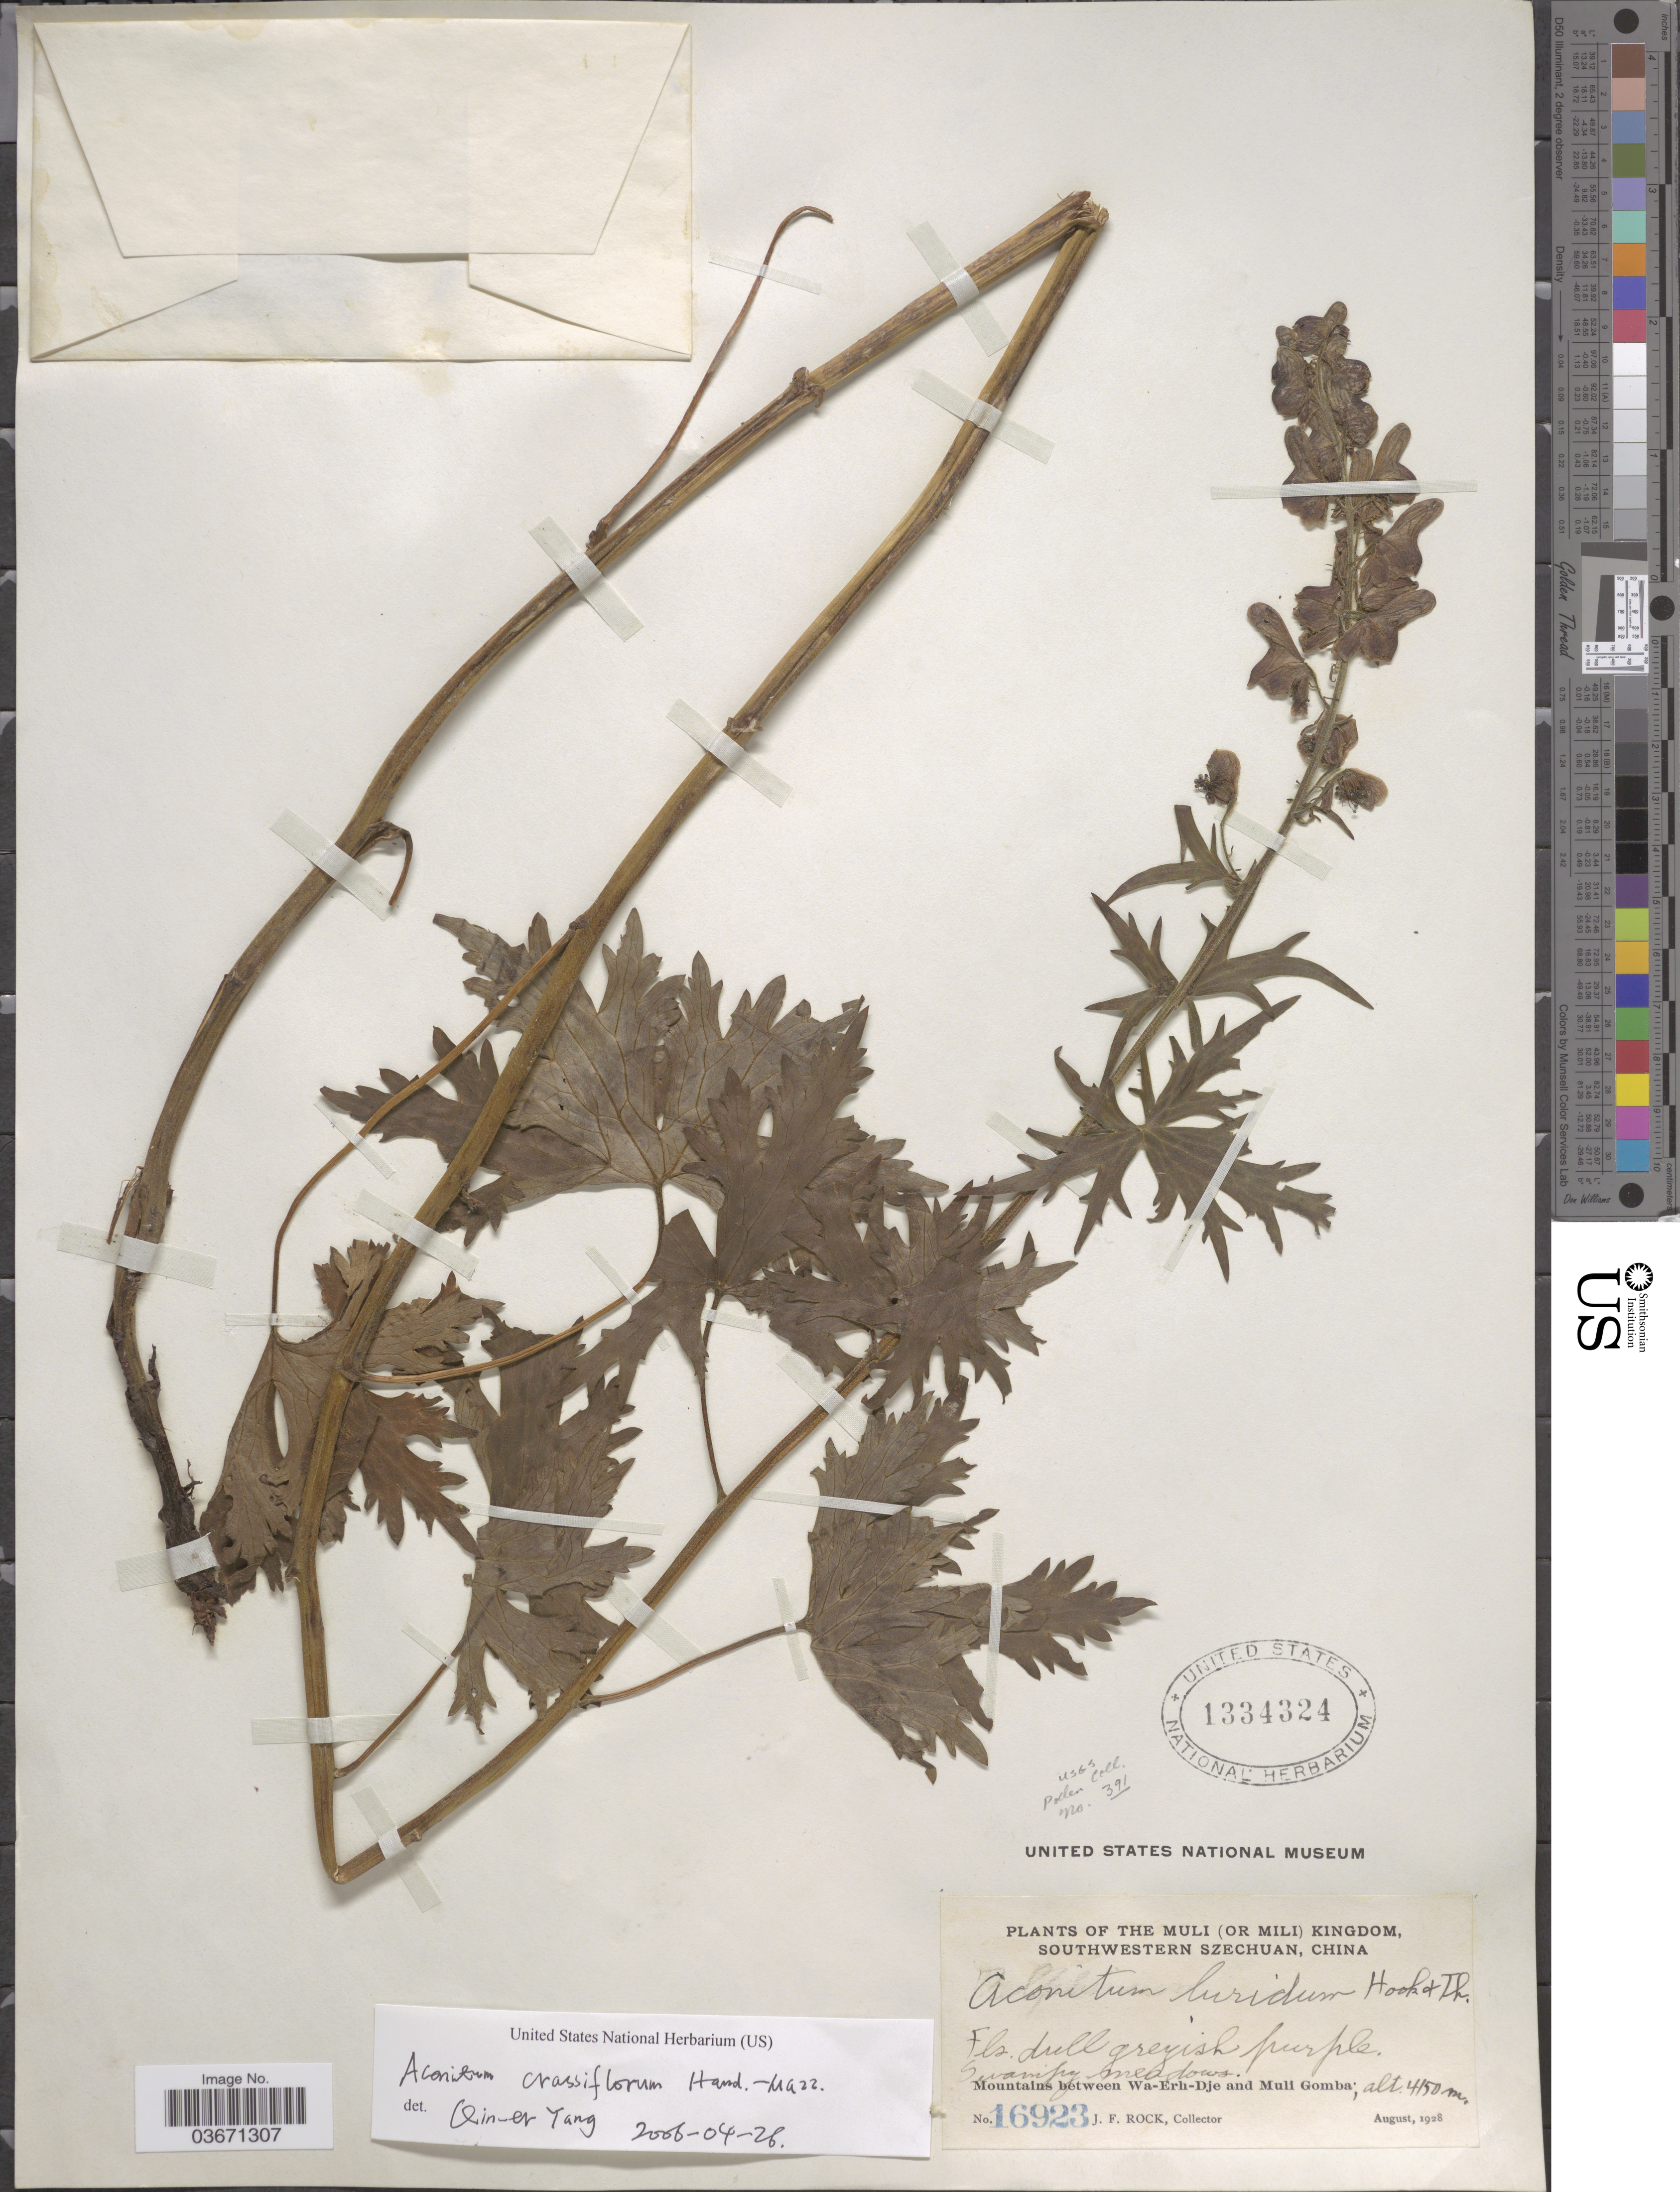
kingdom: Plantae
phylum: Tracheophyta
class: Magnoliopsida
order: Ranunculales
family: Ranunculaceae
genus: Aconitum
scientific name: Aconitum crassiflorum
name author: Hand.-Mazz.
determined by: Yang, Q. E.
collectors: J. Rock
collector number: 16923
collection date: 1928-08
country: China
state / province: Sichuan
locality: The Muli (or Mili) Kingdom, Southwestern Szechuan. Mountains between Wa-Erh-Dje, and Muli Gomba.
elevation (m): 4150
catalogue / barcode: US 1334324